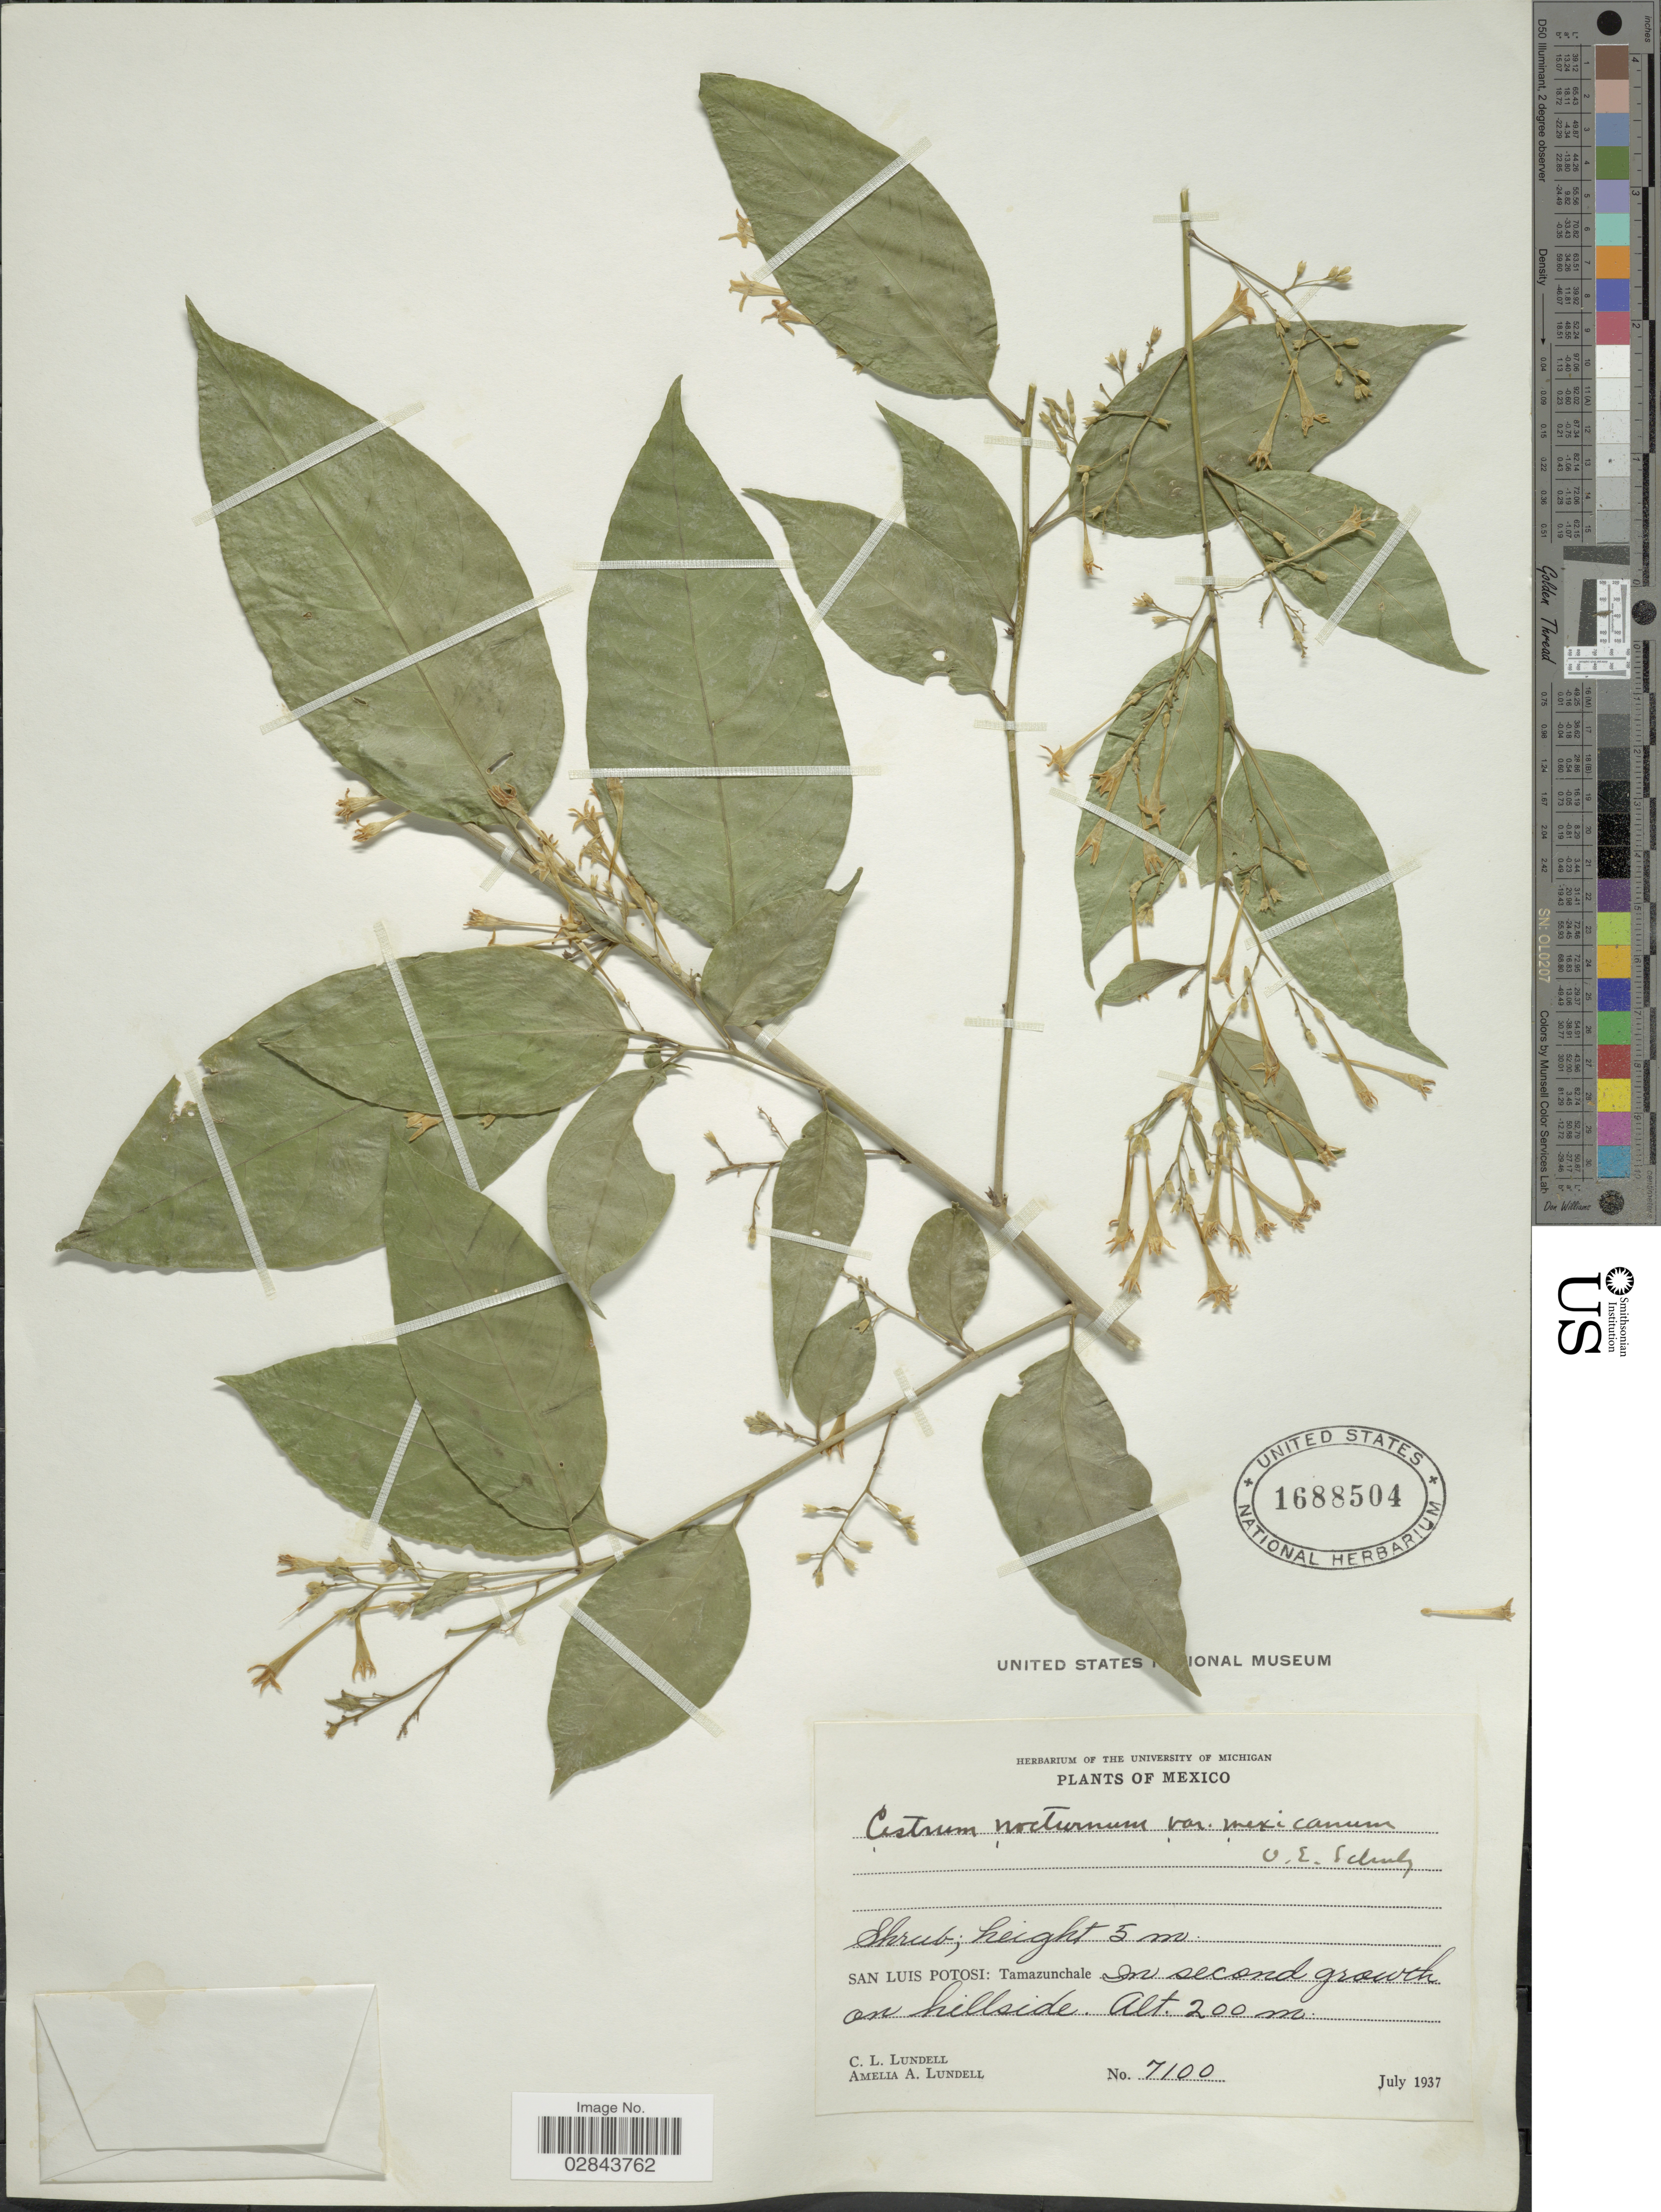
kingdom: Plantae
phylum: Tracheophyta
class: Magnoliopsida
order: Solanales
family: Solanaceae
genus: Cestrum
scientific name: Cestrum nocturnum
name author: L.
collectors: C. L. Lundell & A. A. Lundell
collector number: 7100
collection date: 1937-07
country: Mexico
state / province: San Luis Potosí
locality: Tamazunchale.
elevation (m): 200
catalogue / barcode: US 1688504